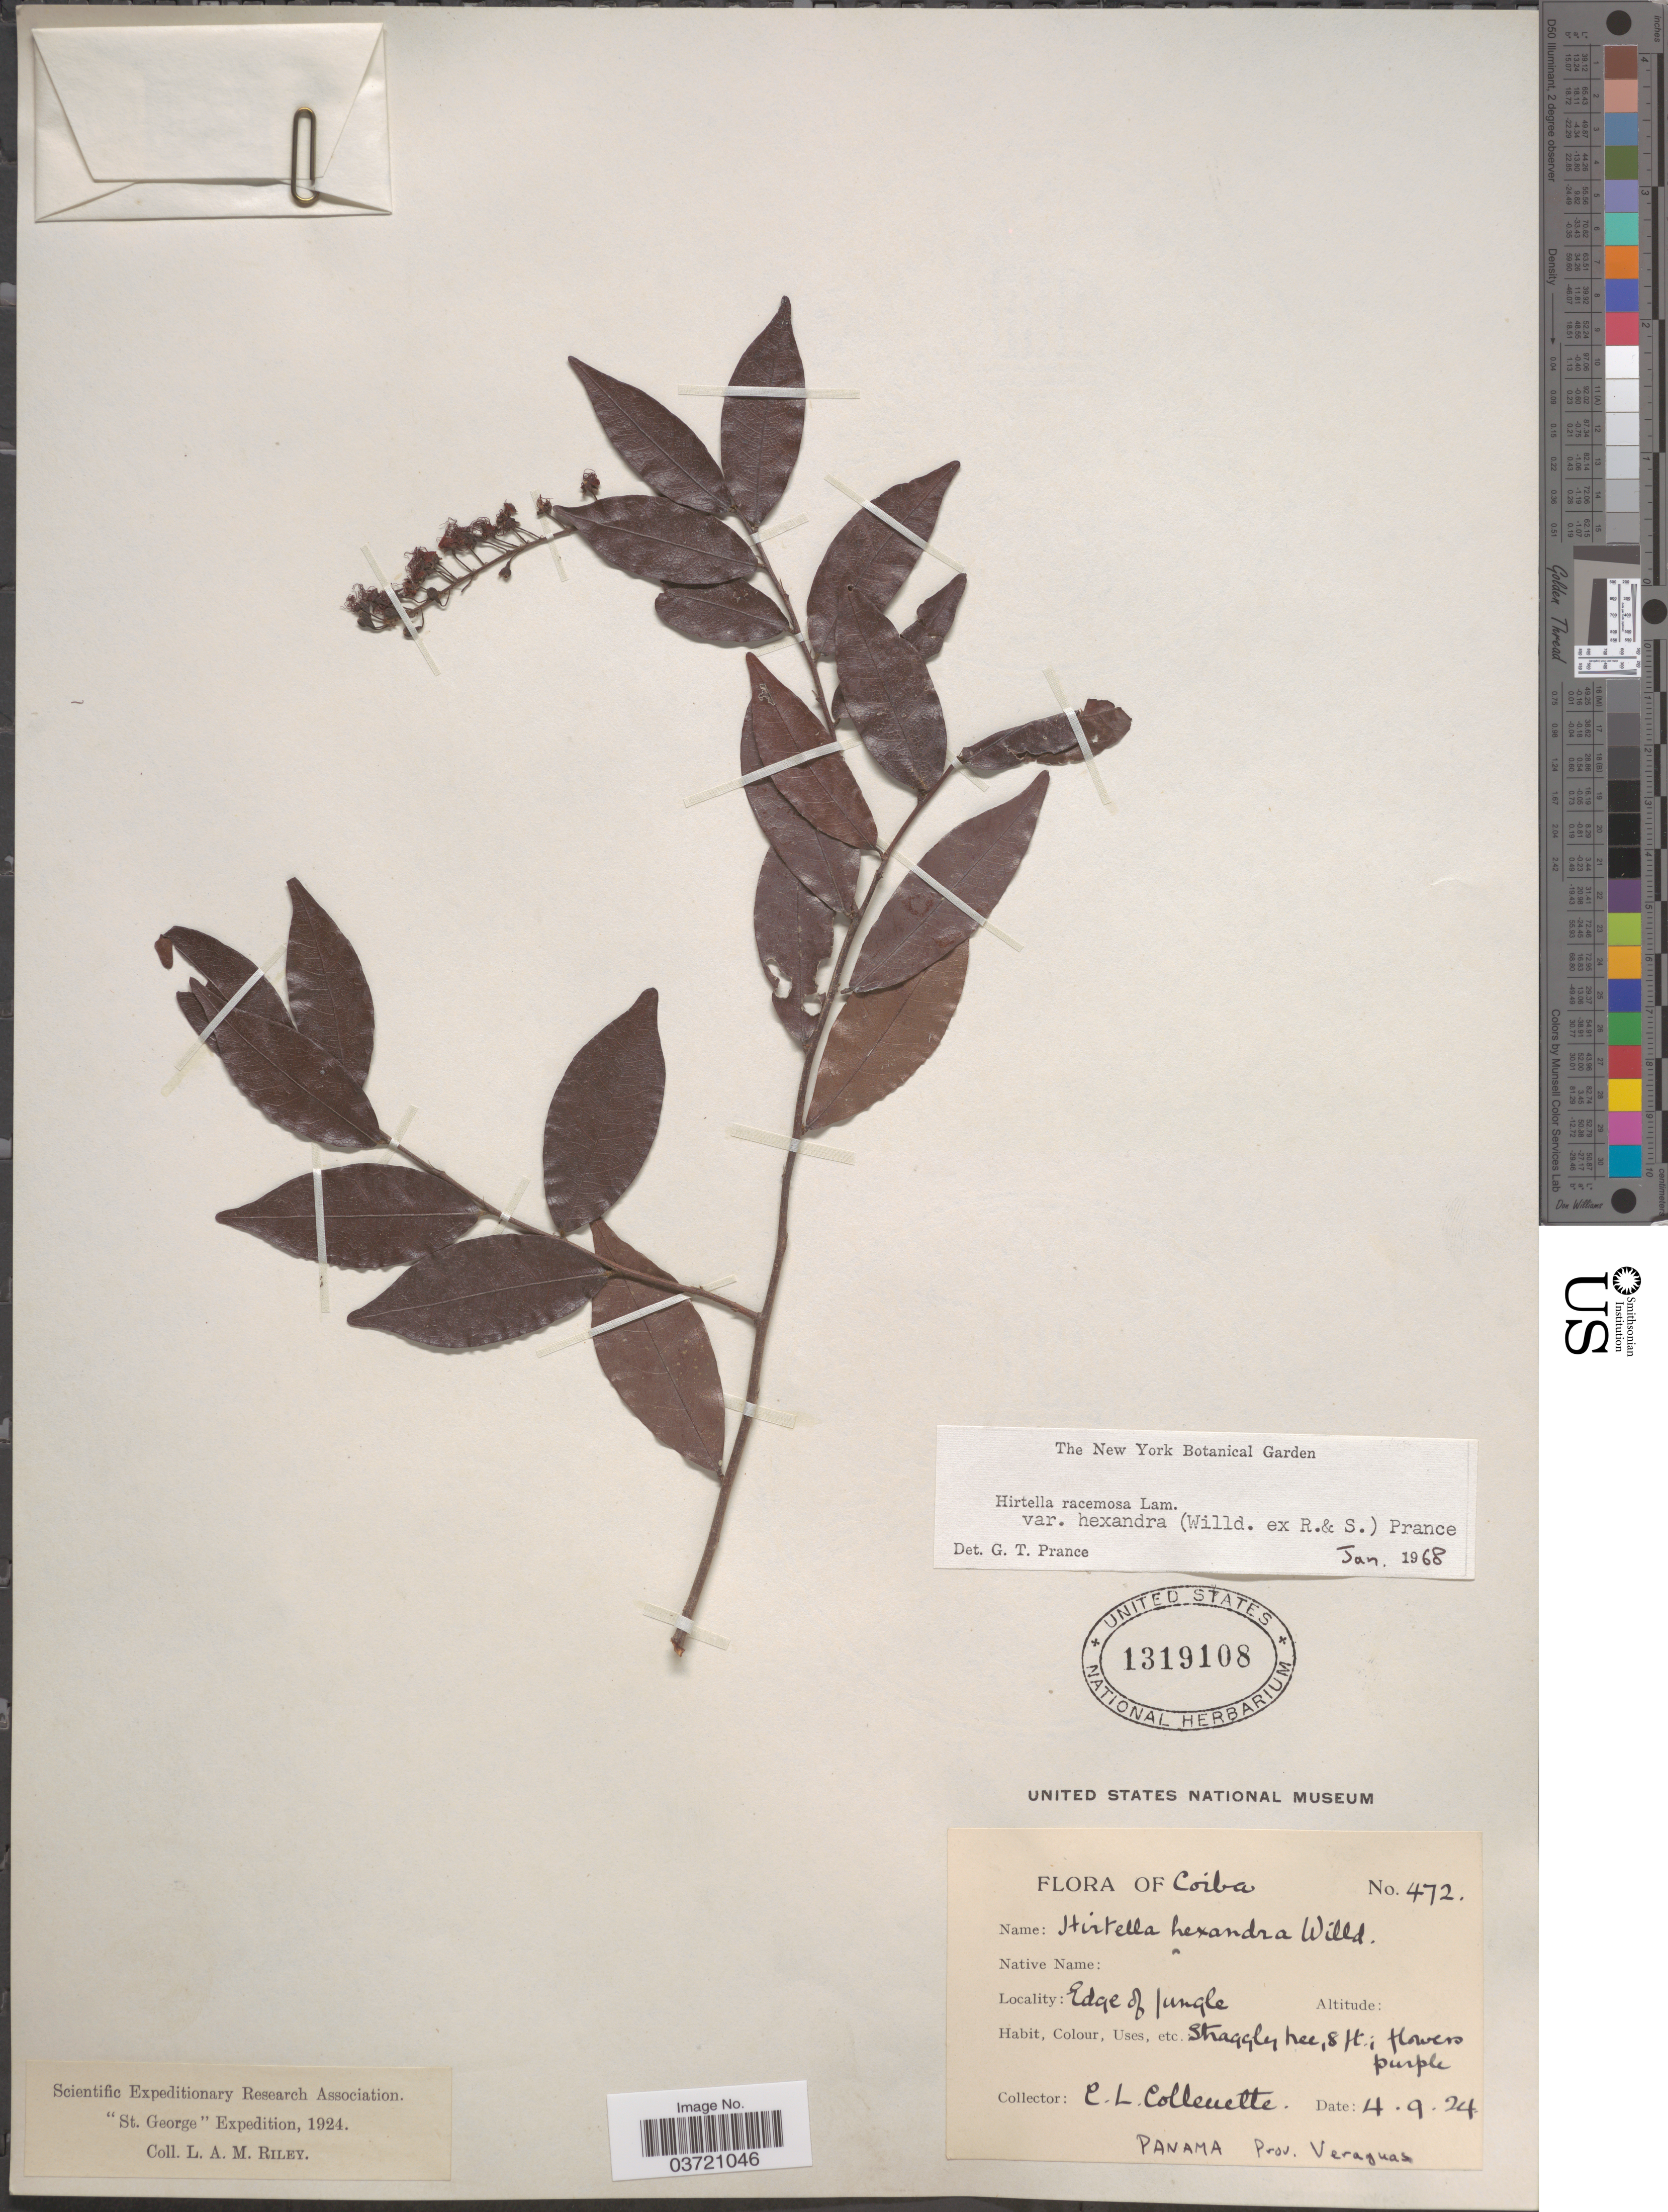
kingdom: Plantae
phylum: Tracheophyta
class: Magnoliopsida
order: Malpighiales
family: Chrysobalanaceae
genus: Hirtella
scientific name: Hirtella racemosa var. hexandra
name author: (Willd. ex Roem. & Schult.) Prance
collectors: C. Collenette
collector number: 472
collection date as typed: Transcribed d/m/y: 4/9/24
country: Panama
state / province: Veraguas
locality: Coiba. Edge of jungle.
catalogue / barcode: US 1319108